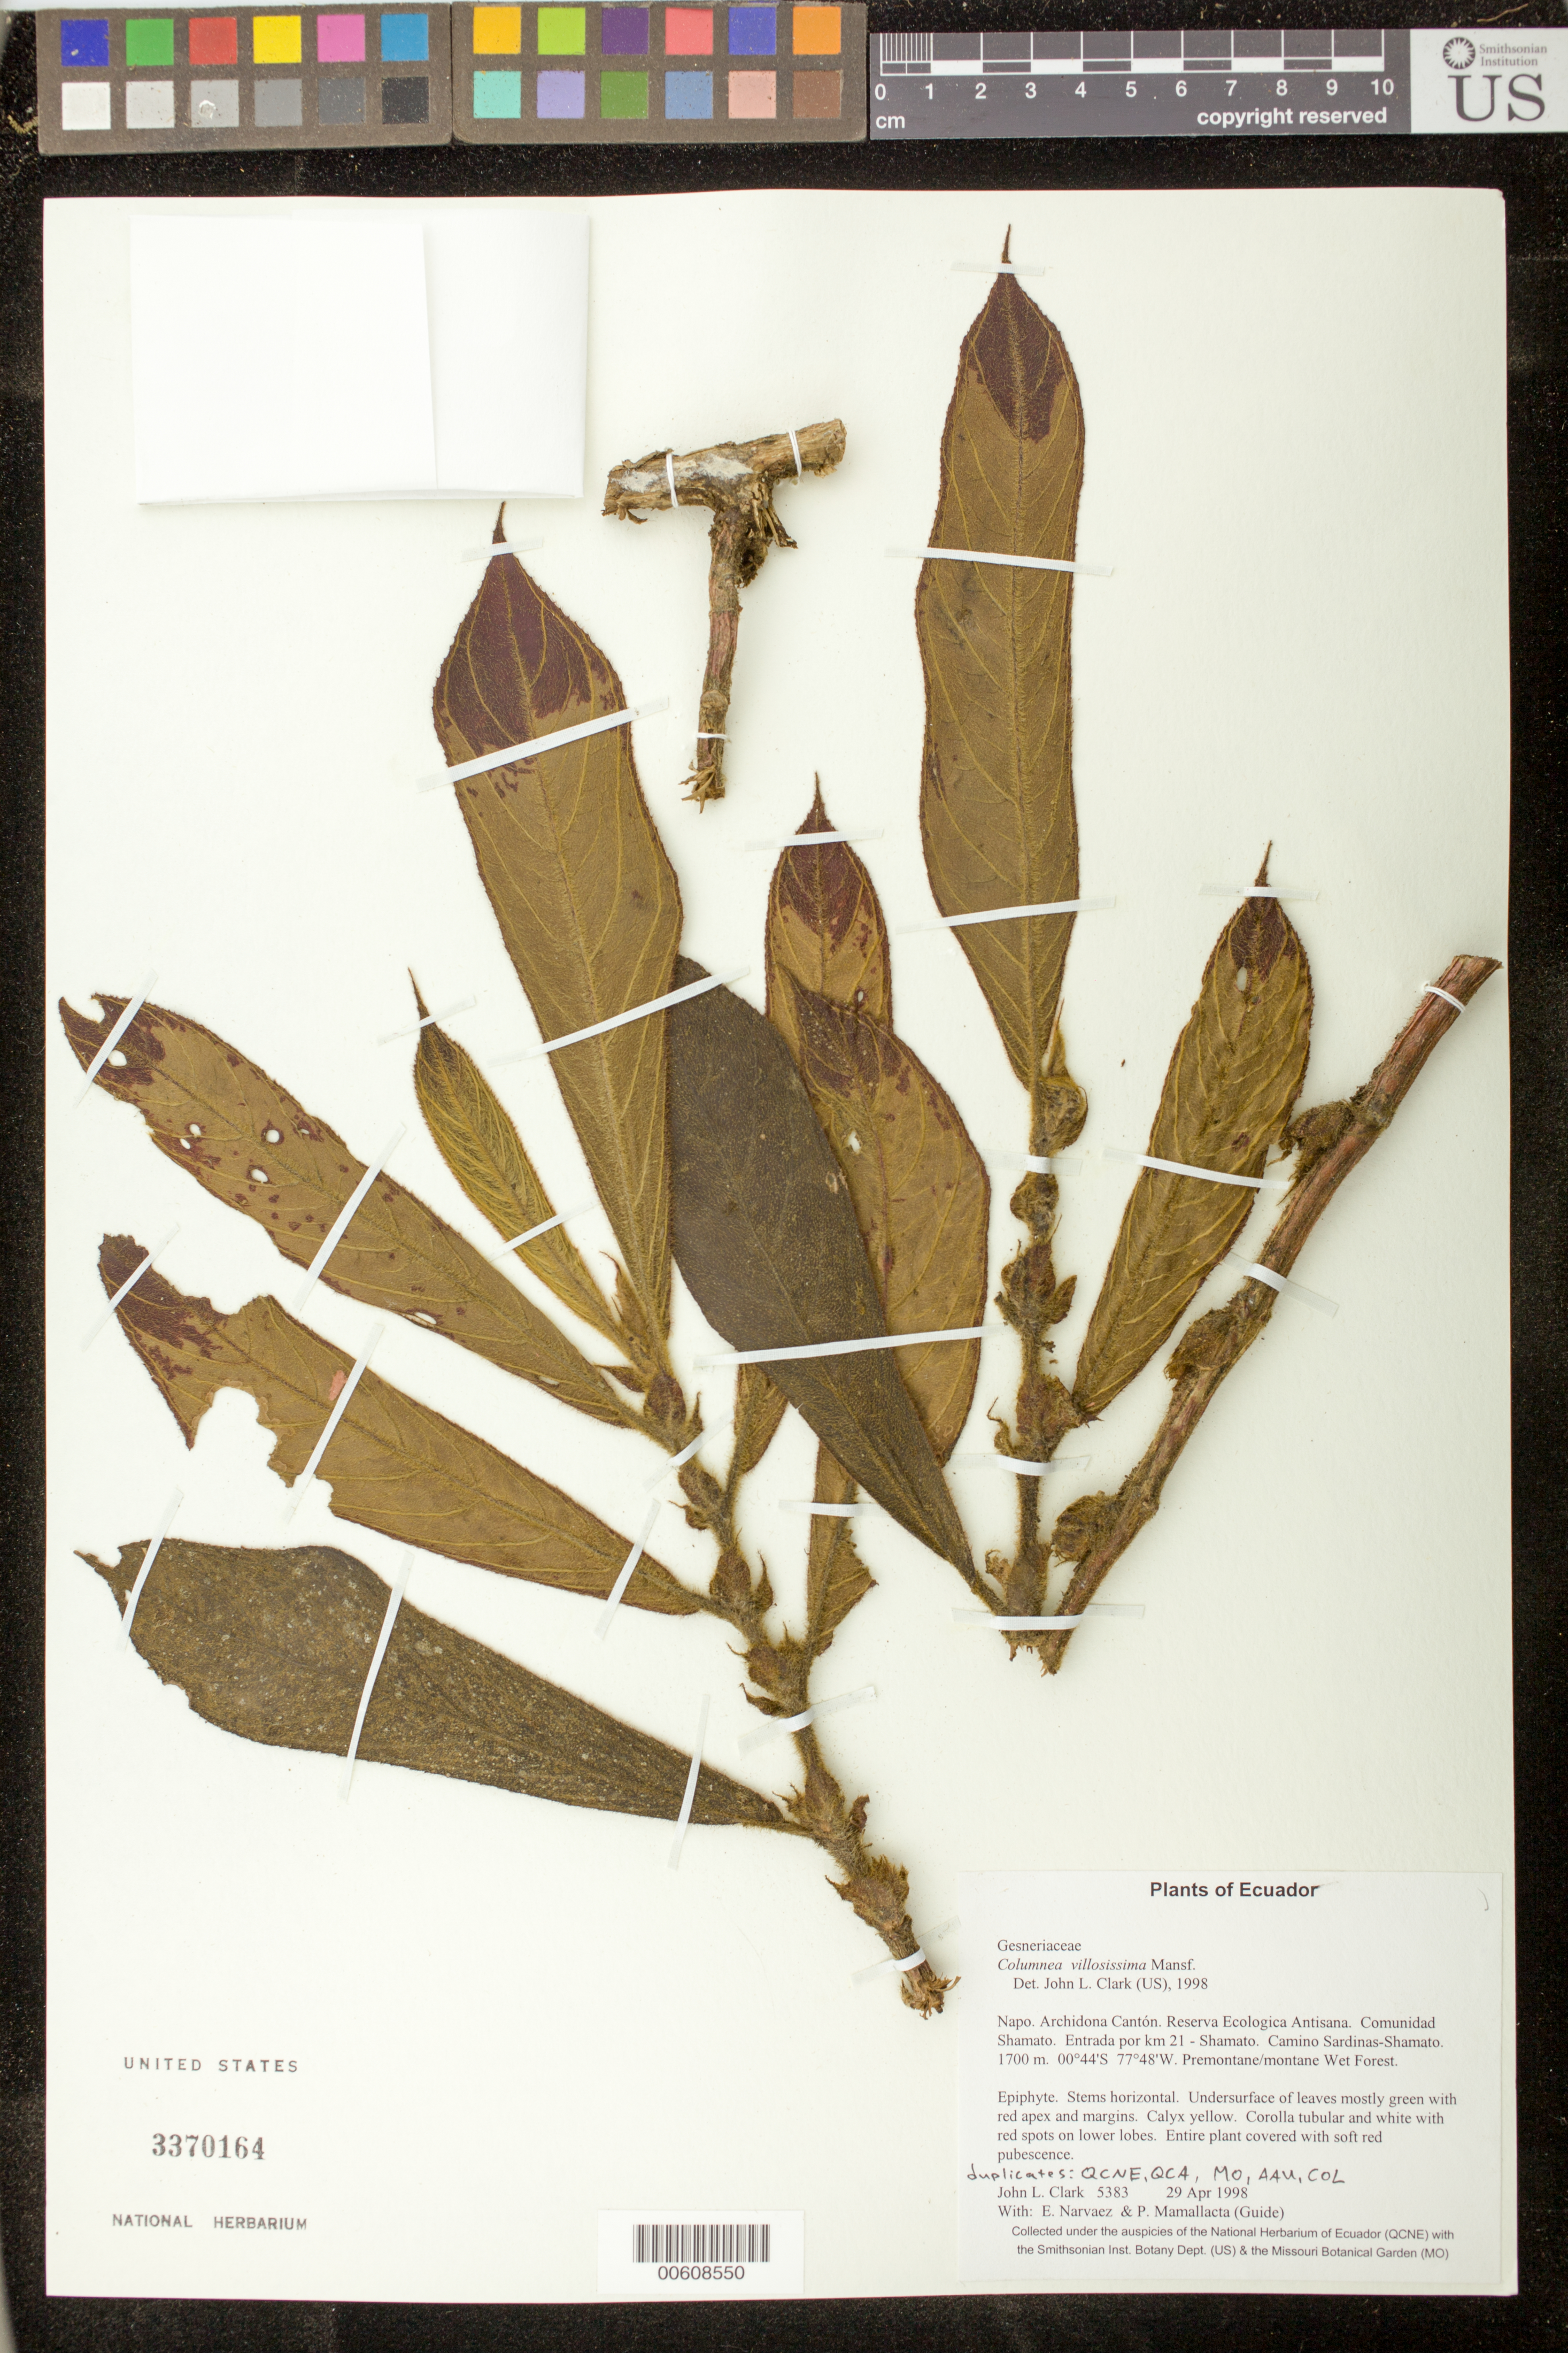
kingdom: Plantae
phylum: Tracheophyta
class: Magnoliopsida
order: Lamiales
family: Gesneriaceae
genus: Columnea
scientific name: Columnea villosissima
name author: Mansf.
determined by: Clark, J. L., (SEL), The Marie Selby Botanical Garden (UNITED STATES)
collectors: J. L. Clark, E. Narváez & P. Mamallacta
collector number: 5383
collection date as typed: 29 Apr 1998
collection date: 1998-04-29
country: Ecuador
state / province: Napo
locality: Archidona Cantón. Reserva Ecologica Antisana. Comunidad Shamato. Entrada por km 21 - Shamato. Camino Sardinas-Shamato.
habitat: Premontane/montane Wet Forest.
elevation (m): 1700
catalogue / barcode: US 3370164